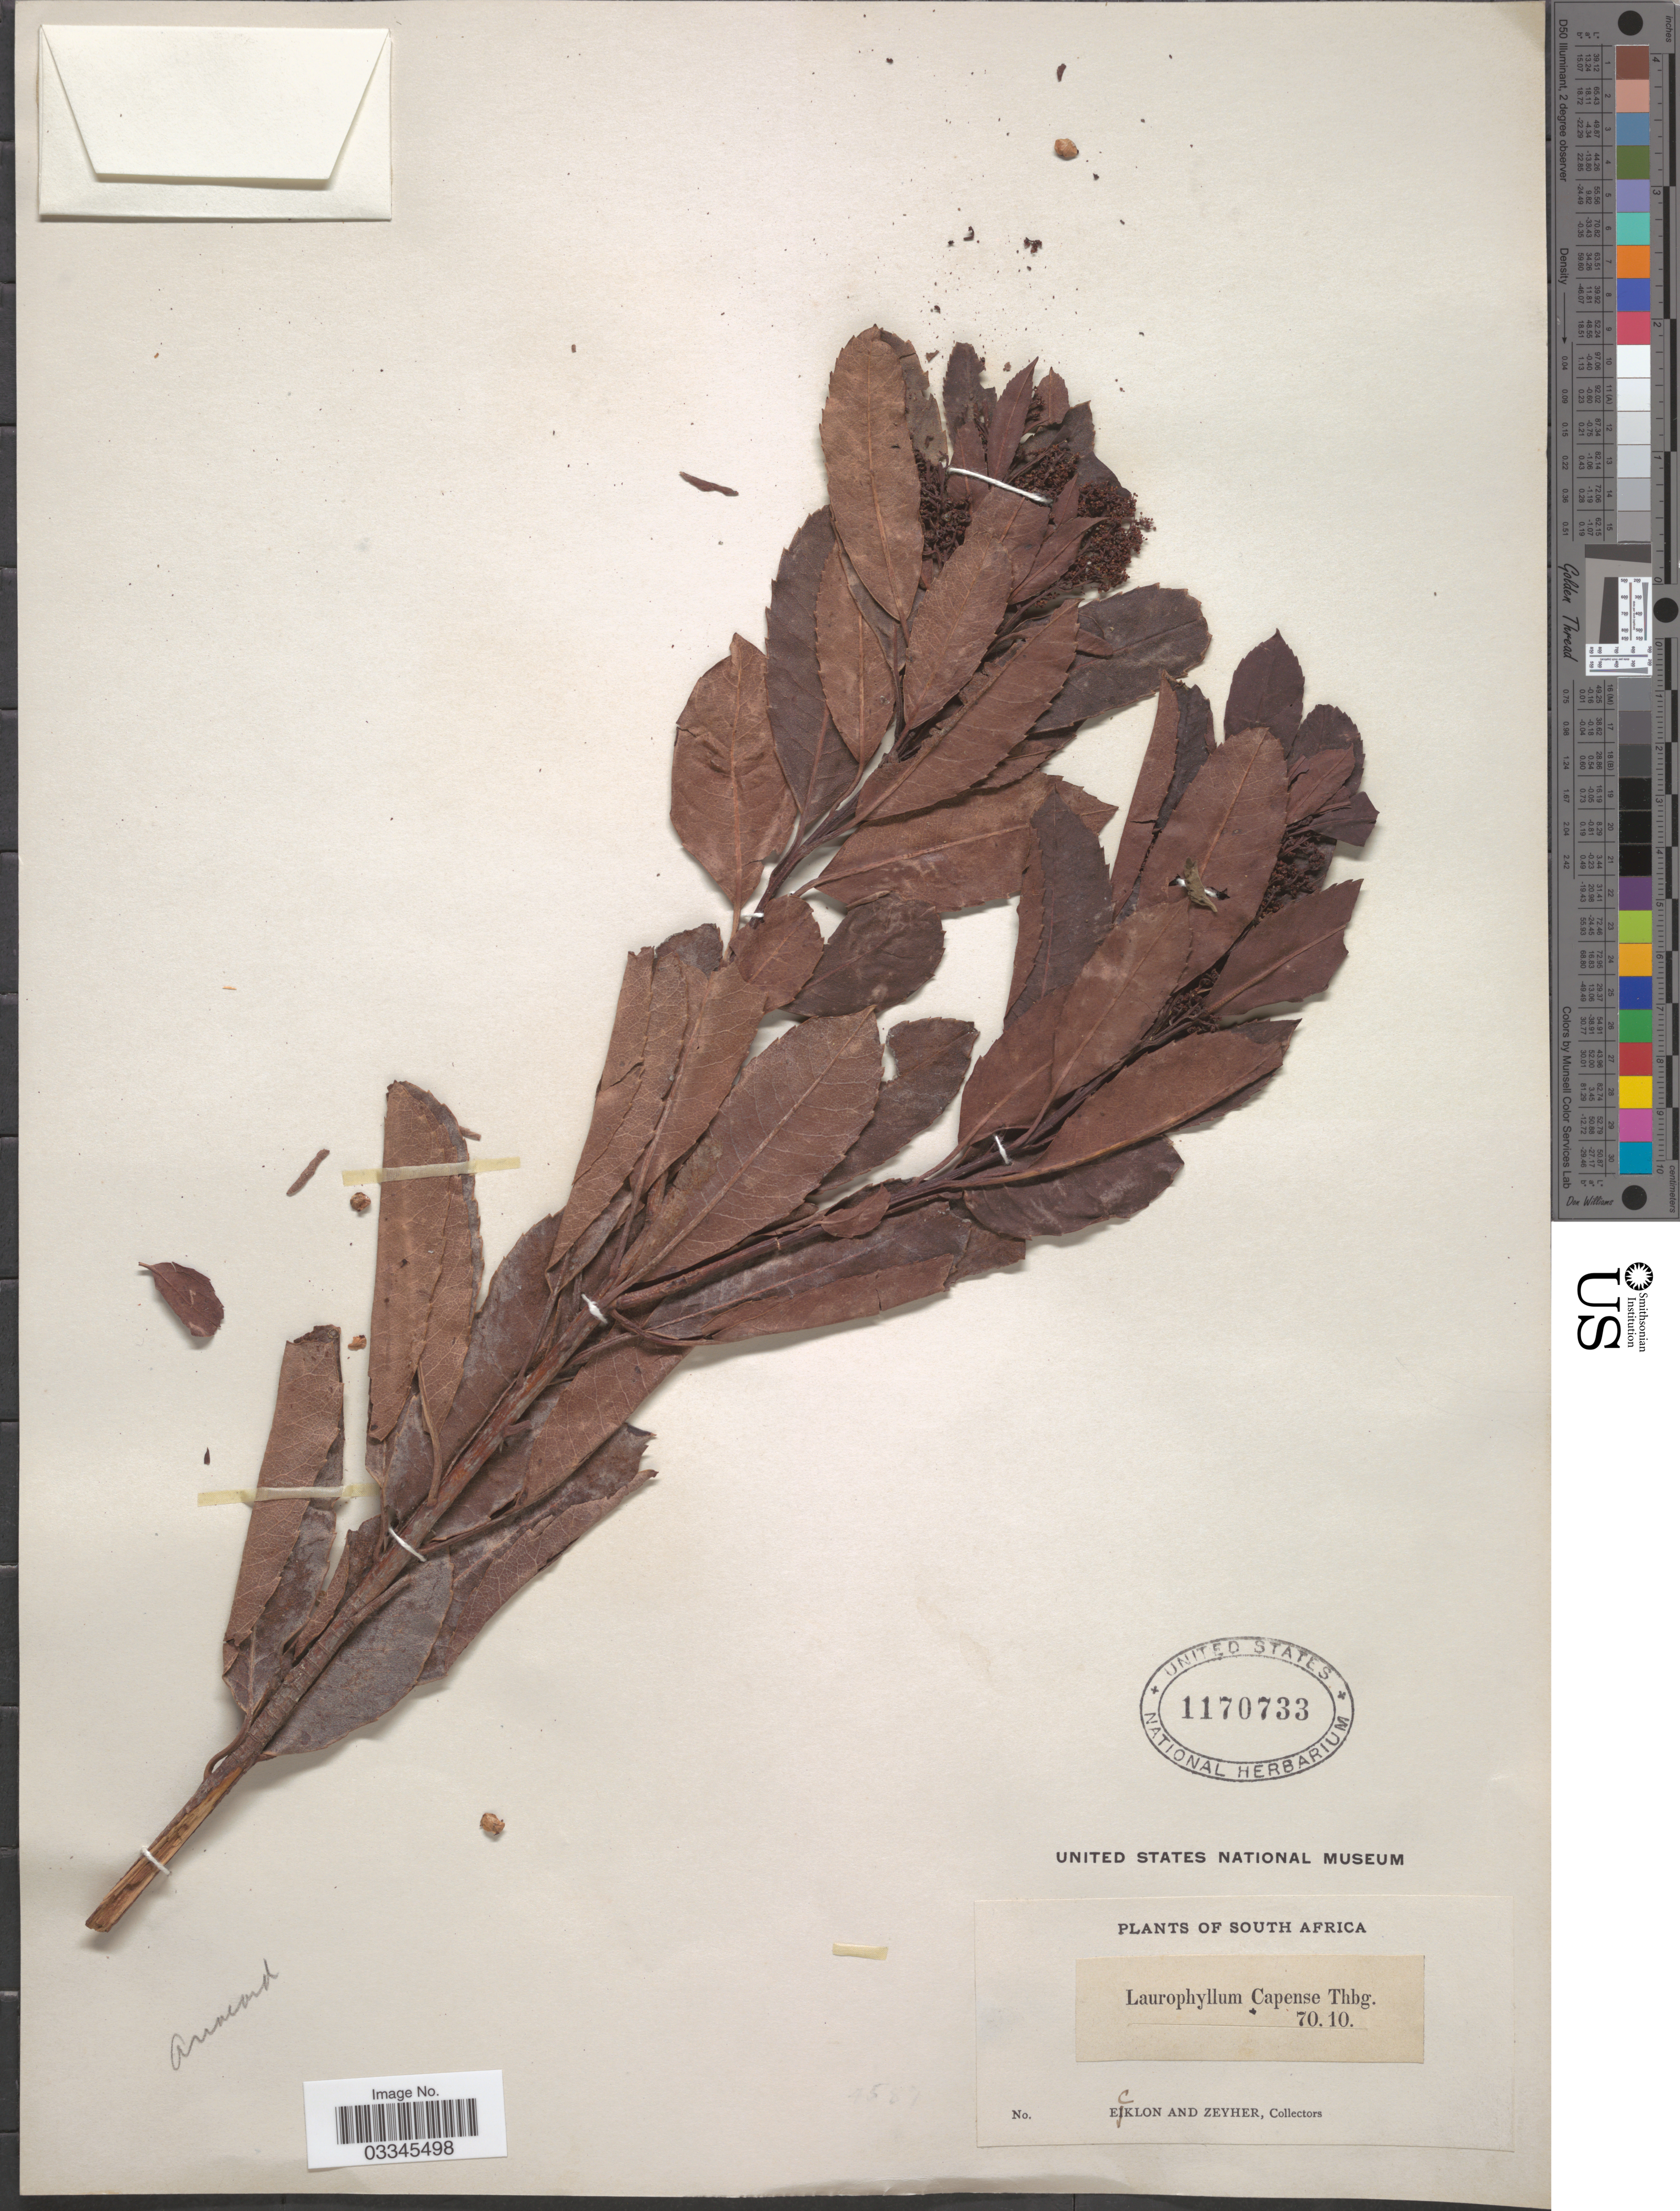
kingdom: Plantae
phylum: Tracheophyta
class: Magnoliopsida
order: Sapindales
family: Anacardiaceae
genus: Laurophyllus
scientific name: Laurophyllus capensis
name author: Thunb.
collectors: -. Ecklon & -. Zeyher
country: South Africa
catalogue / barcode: US 1170733